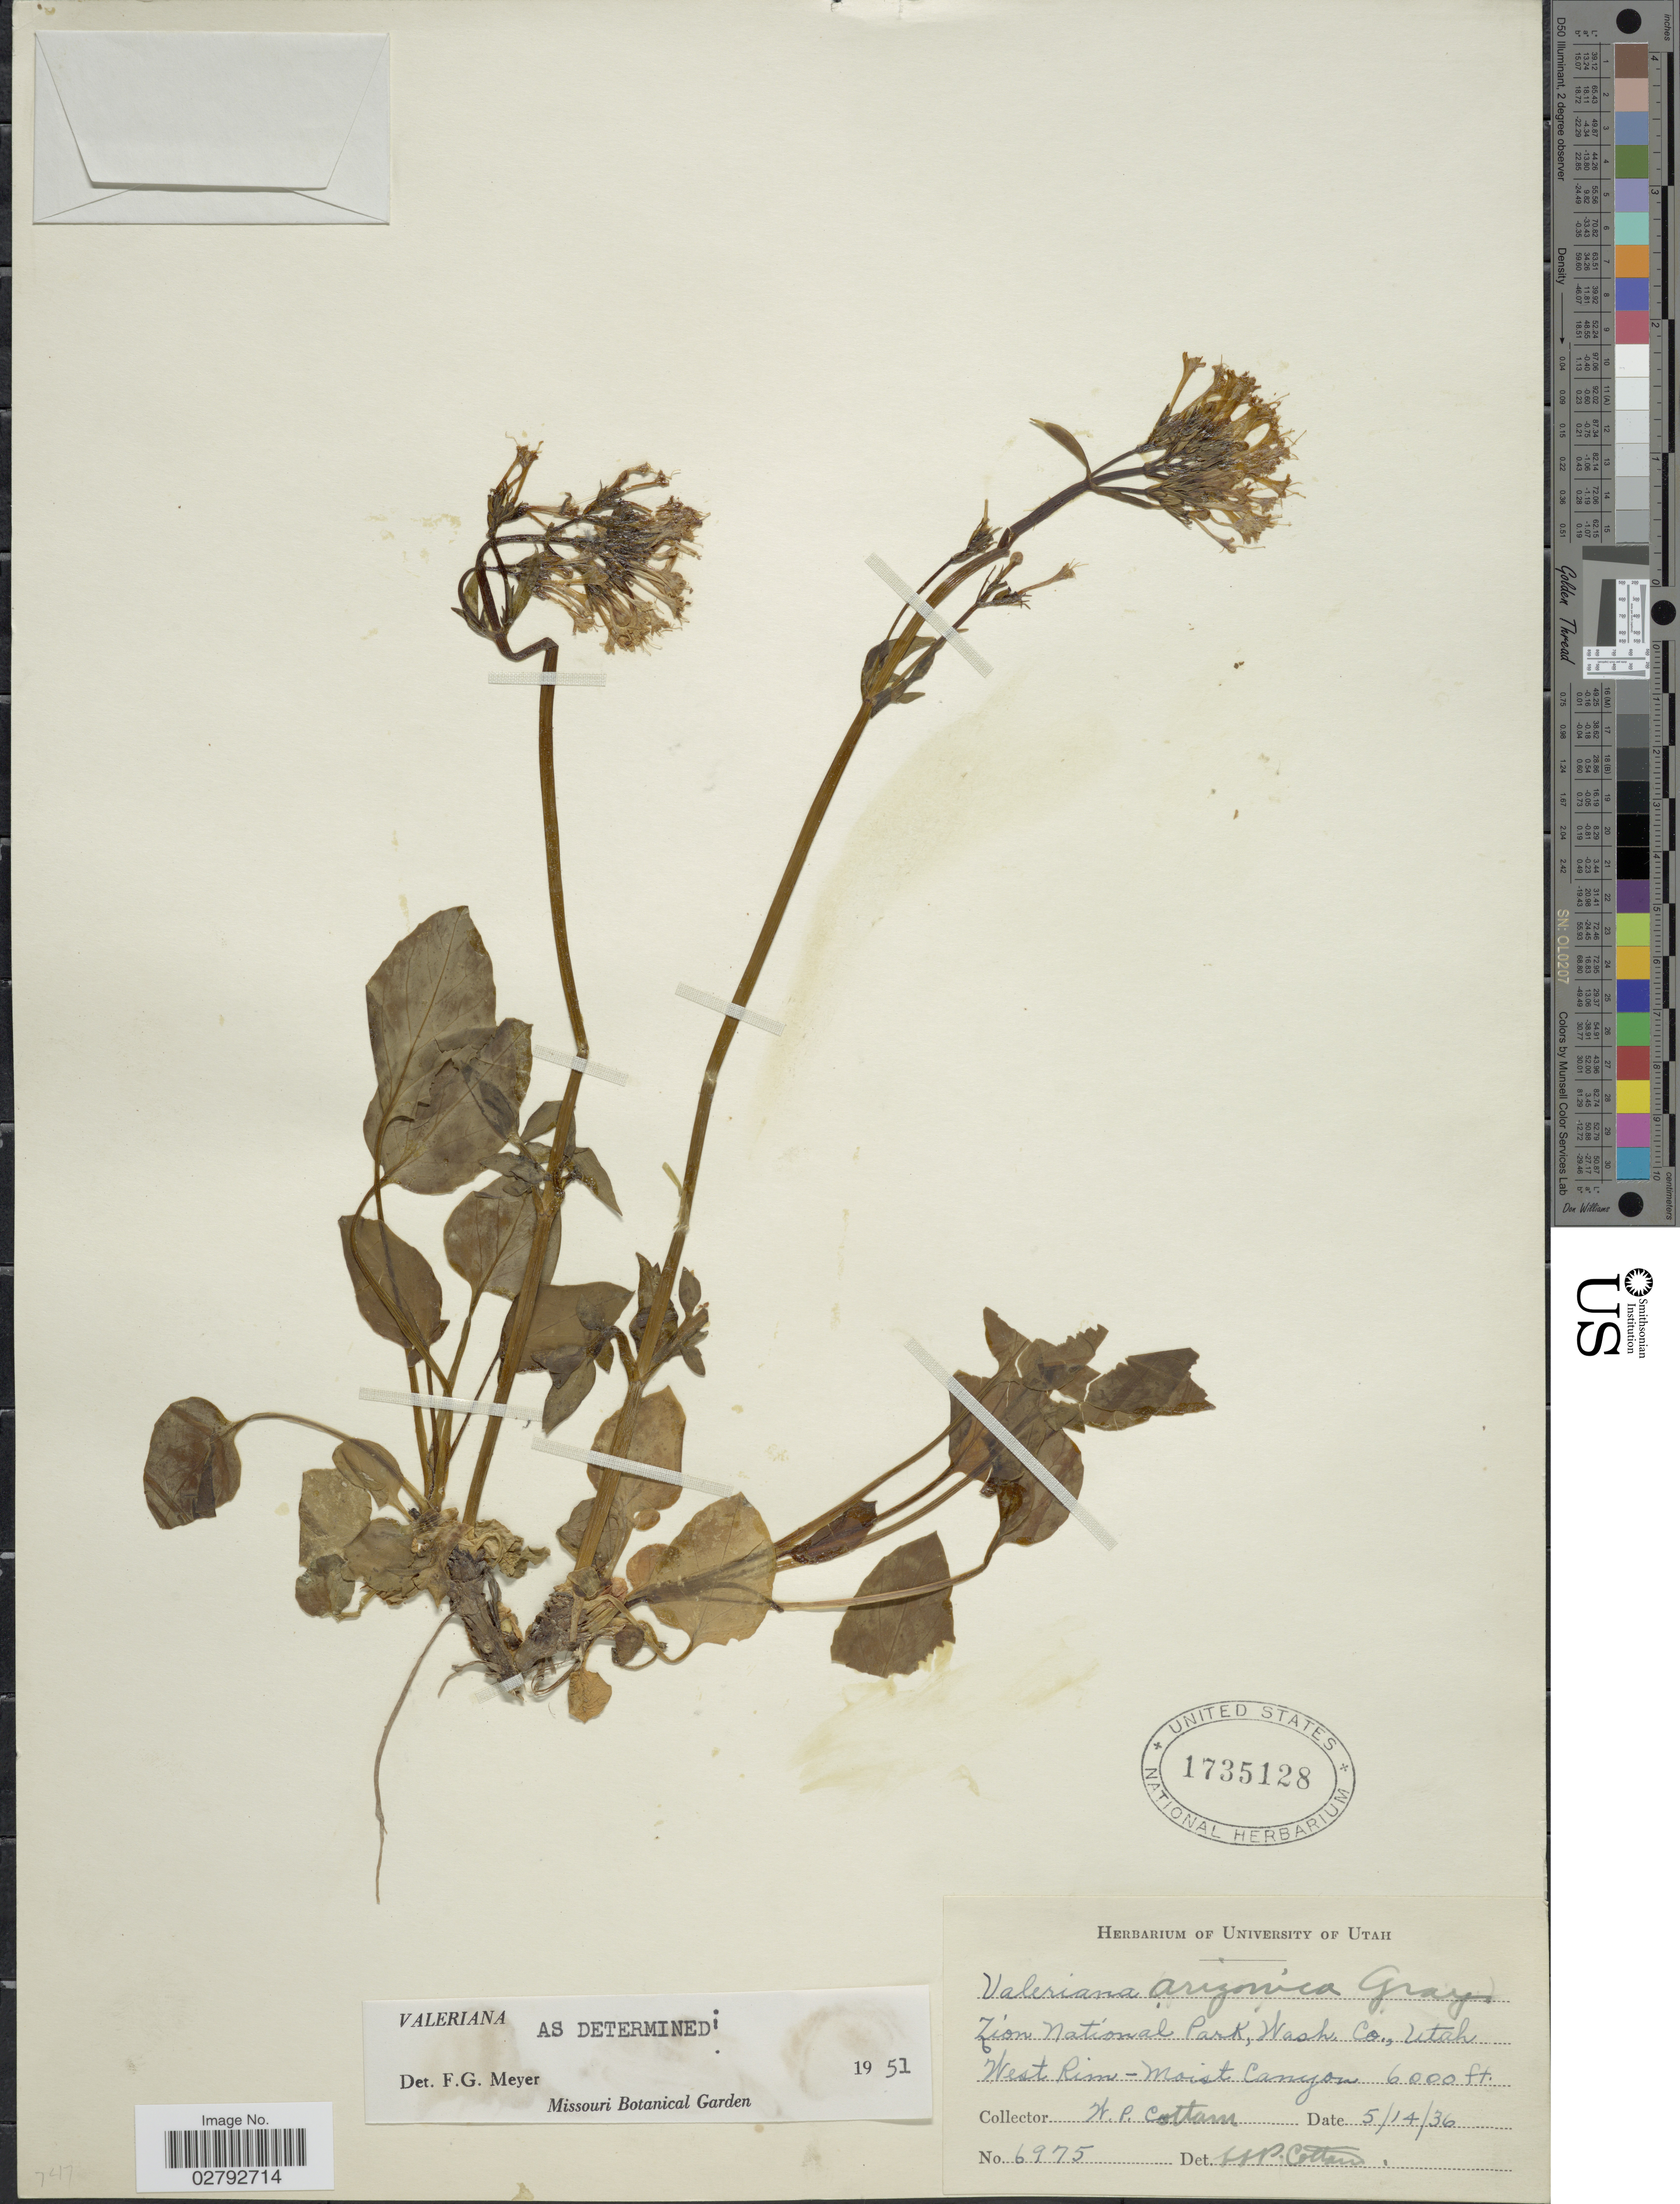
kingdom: Plantae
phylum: Tracheophyta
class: Magnoliopsida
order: Dipsacales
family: Caprifoliaceae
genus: Valeriana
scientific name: Valeriana arizonica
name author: A. Gray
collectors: W. Cottam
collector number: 6975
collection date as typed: Transcribed d/m/y: 14/5/36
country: United States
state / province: Utah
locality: Zion National Park, Wash. Co. West Rim - Moist Canyon.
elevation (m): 1829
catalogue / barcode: US 1735128